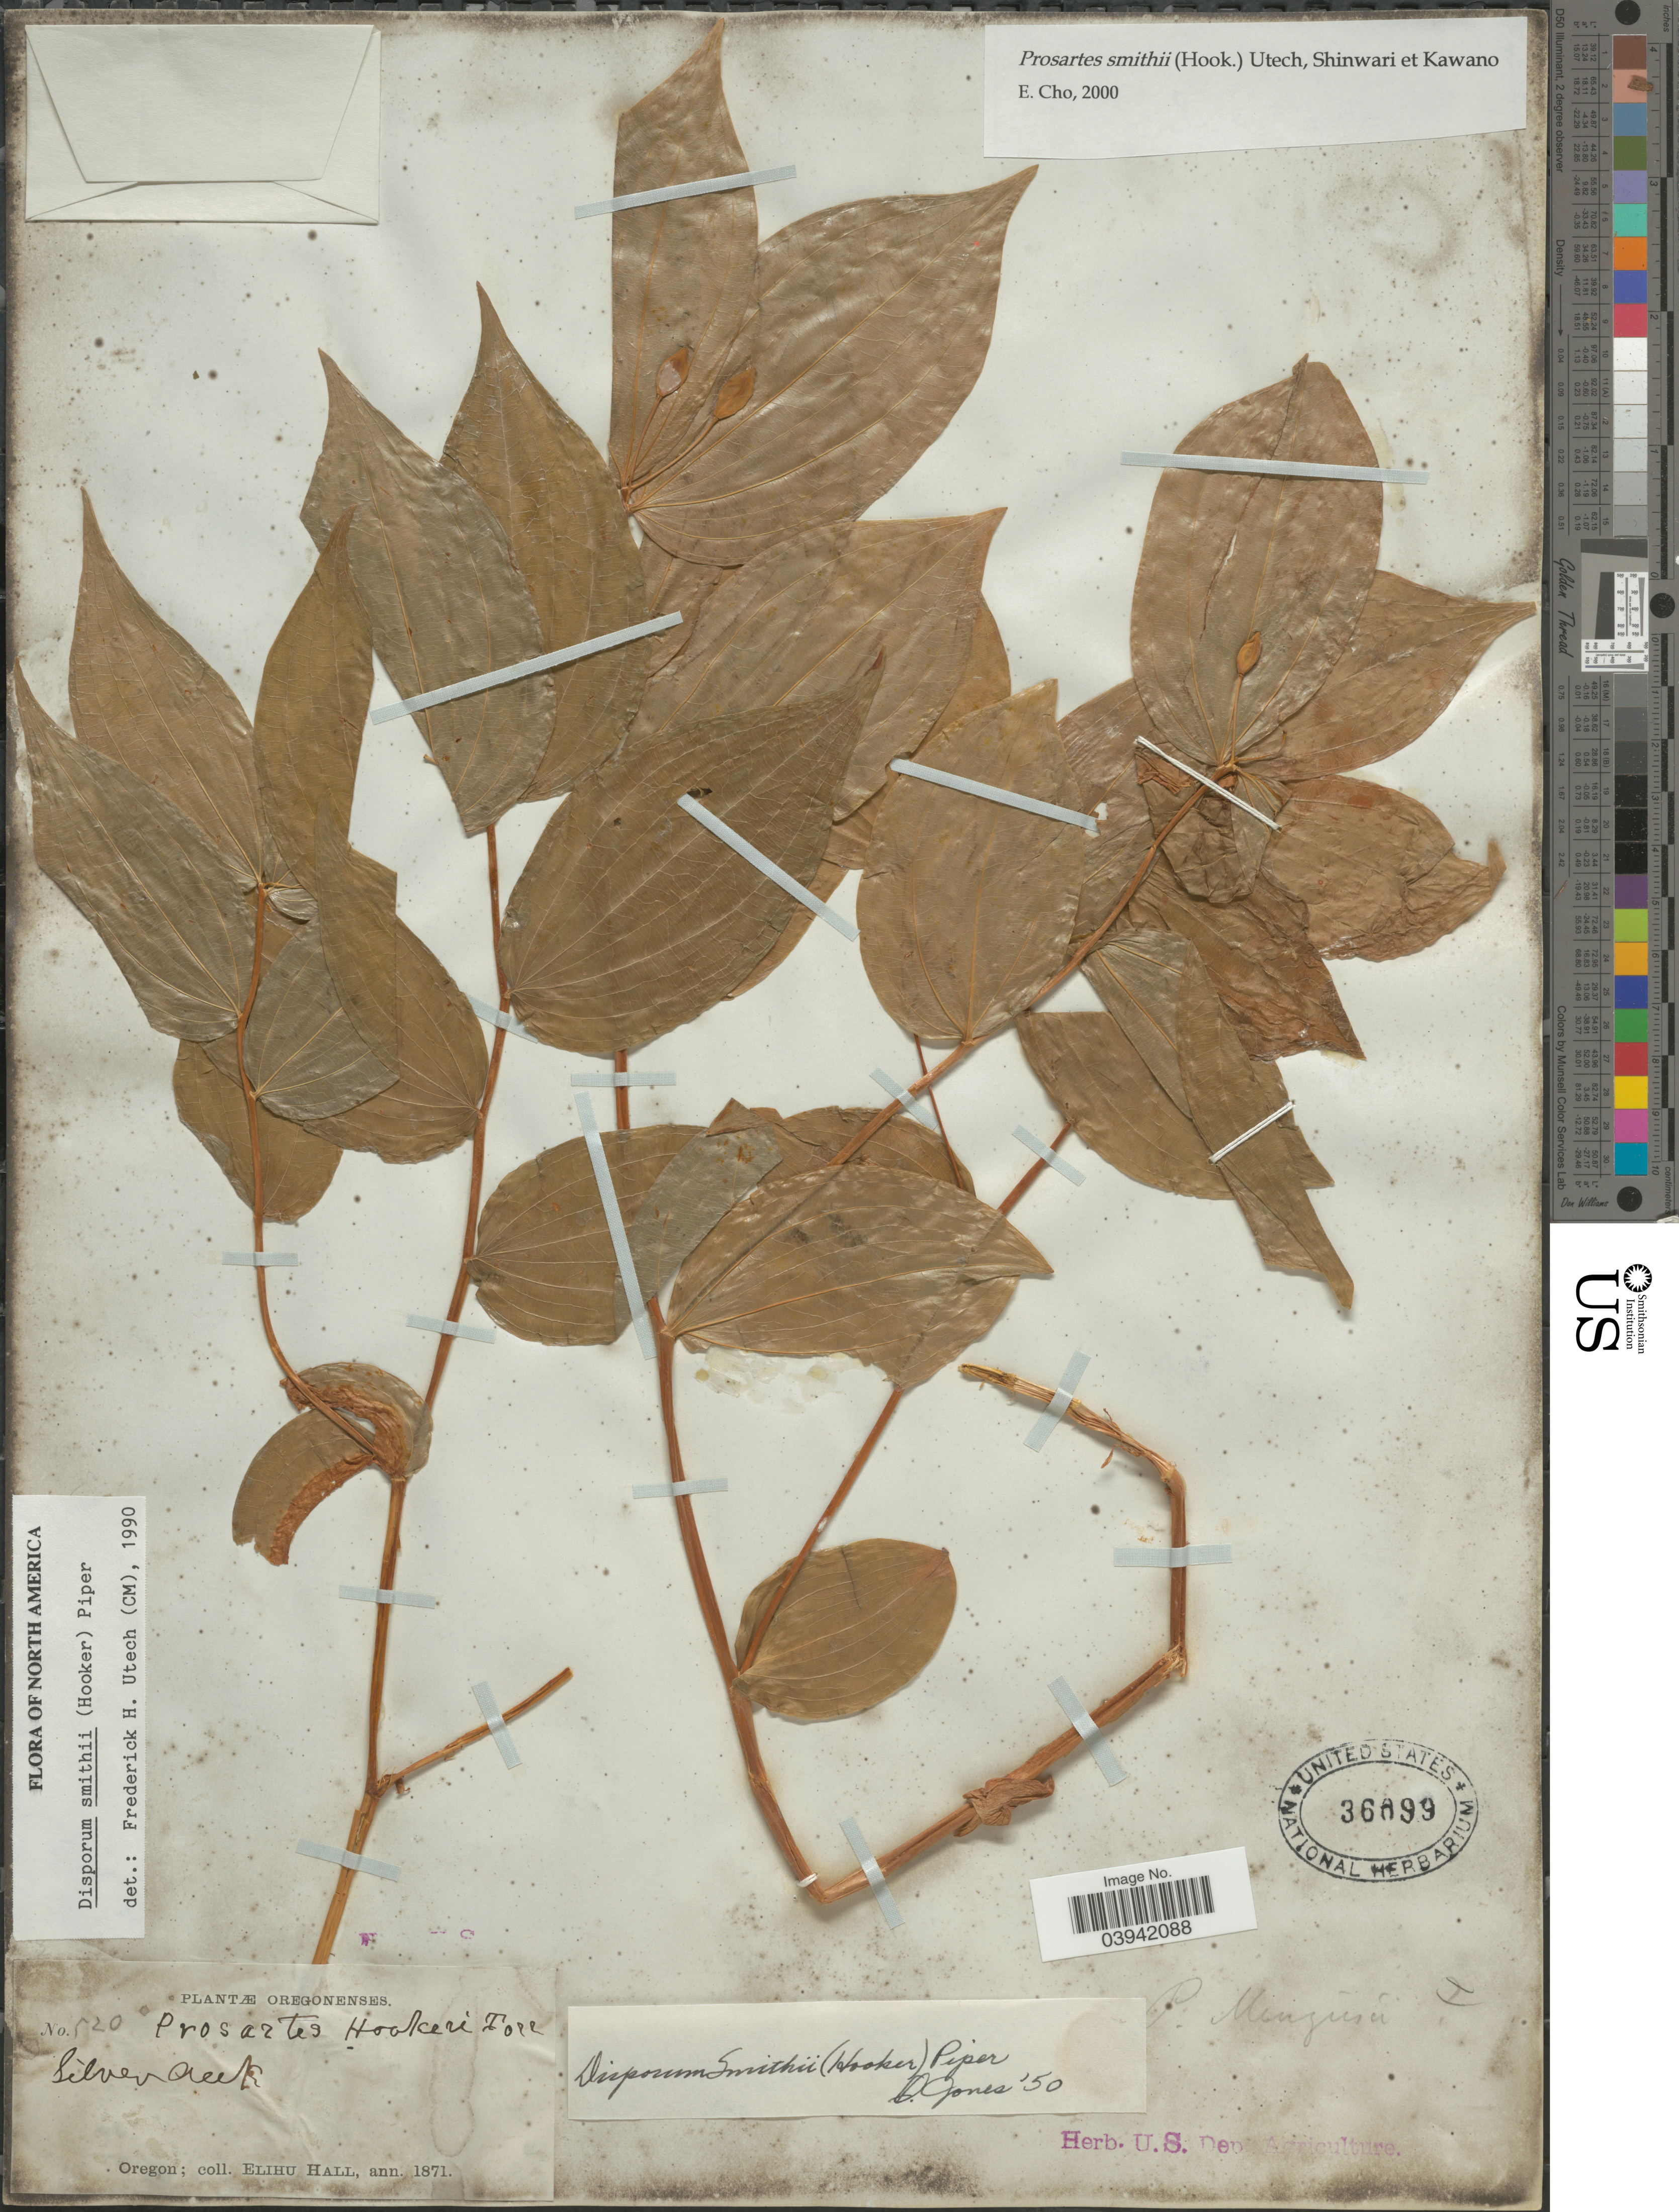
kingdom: Plantae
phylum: Tracheophyta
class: Liliopsida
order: Liliales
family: Liliaceae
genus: Prosartes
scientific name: Prosartes smithii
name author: (Hook.) Utech et al.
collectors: E. Hall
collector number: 520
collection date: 1871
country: United States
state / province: Oregon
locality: Silver Creek.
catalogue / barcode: US 36099